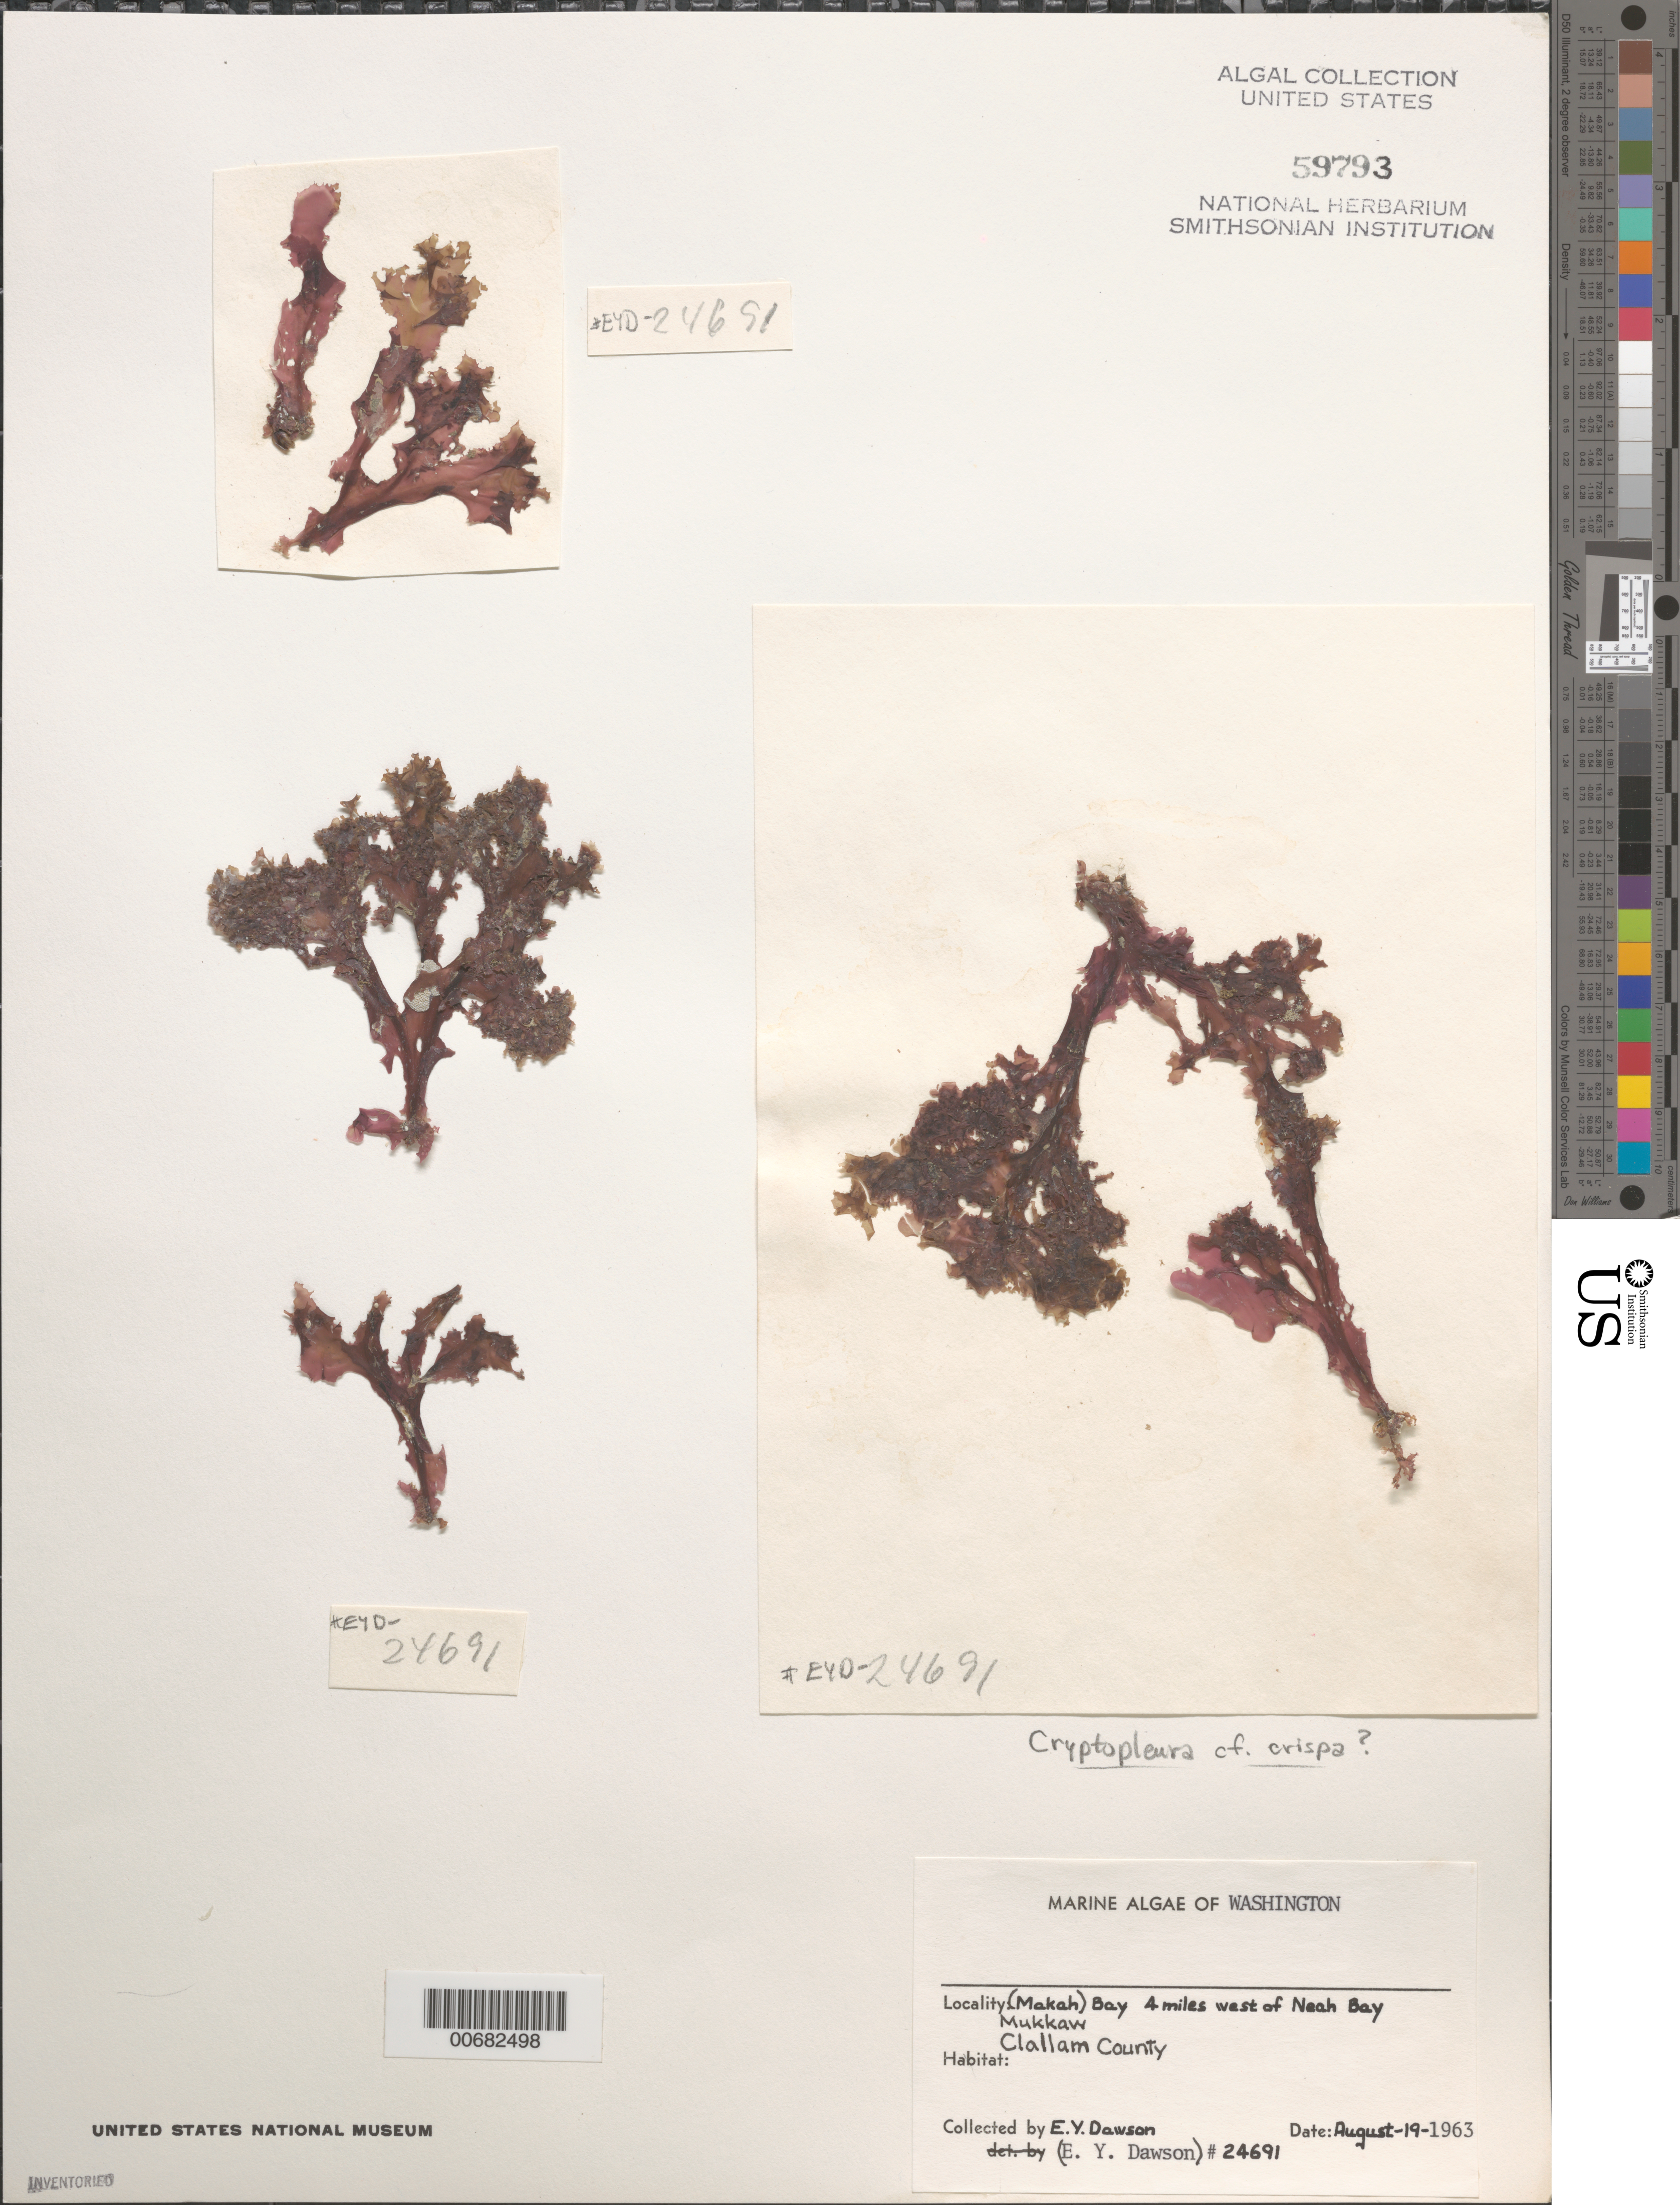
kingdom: Plantae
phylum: Rhodophyta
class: Florideophyceae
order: Ceramiales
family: Delesseriaceae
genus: Cryptopleura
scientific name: Cryptopleura crispa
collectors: E. Y. Dawson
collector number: EYD 24691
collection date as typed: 19 Aug 1963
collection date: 1963-08-19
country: United States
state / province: Washington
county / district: Clallam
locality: Mukkaw Bay (Makah Bay), 4 miles west of Neah Bay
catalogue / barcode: US 59793